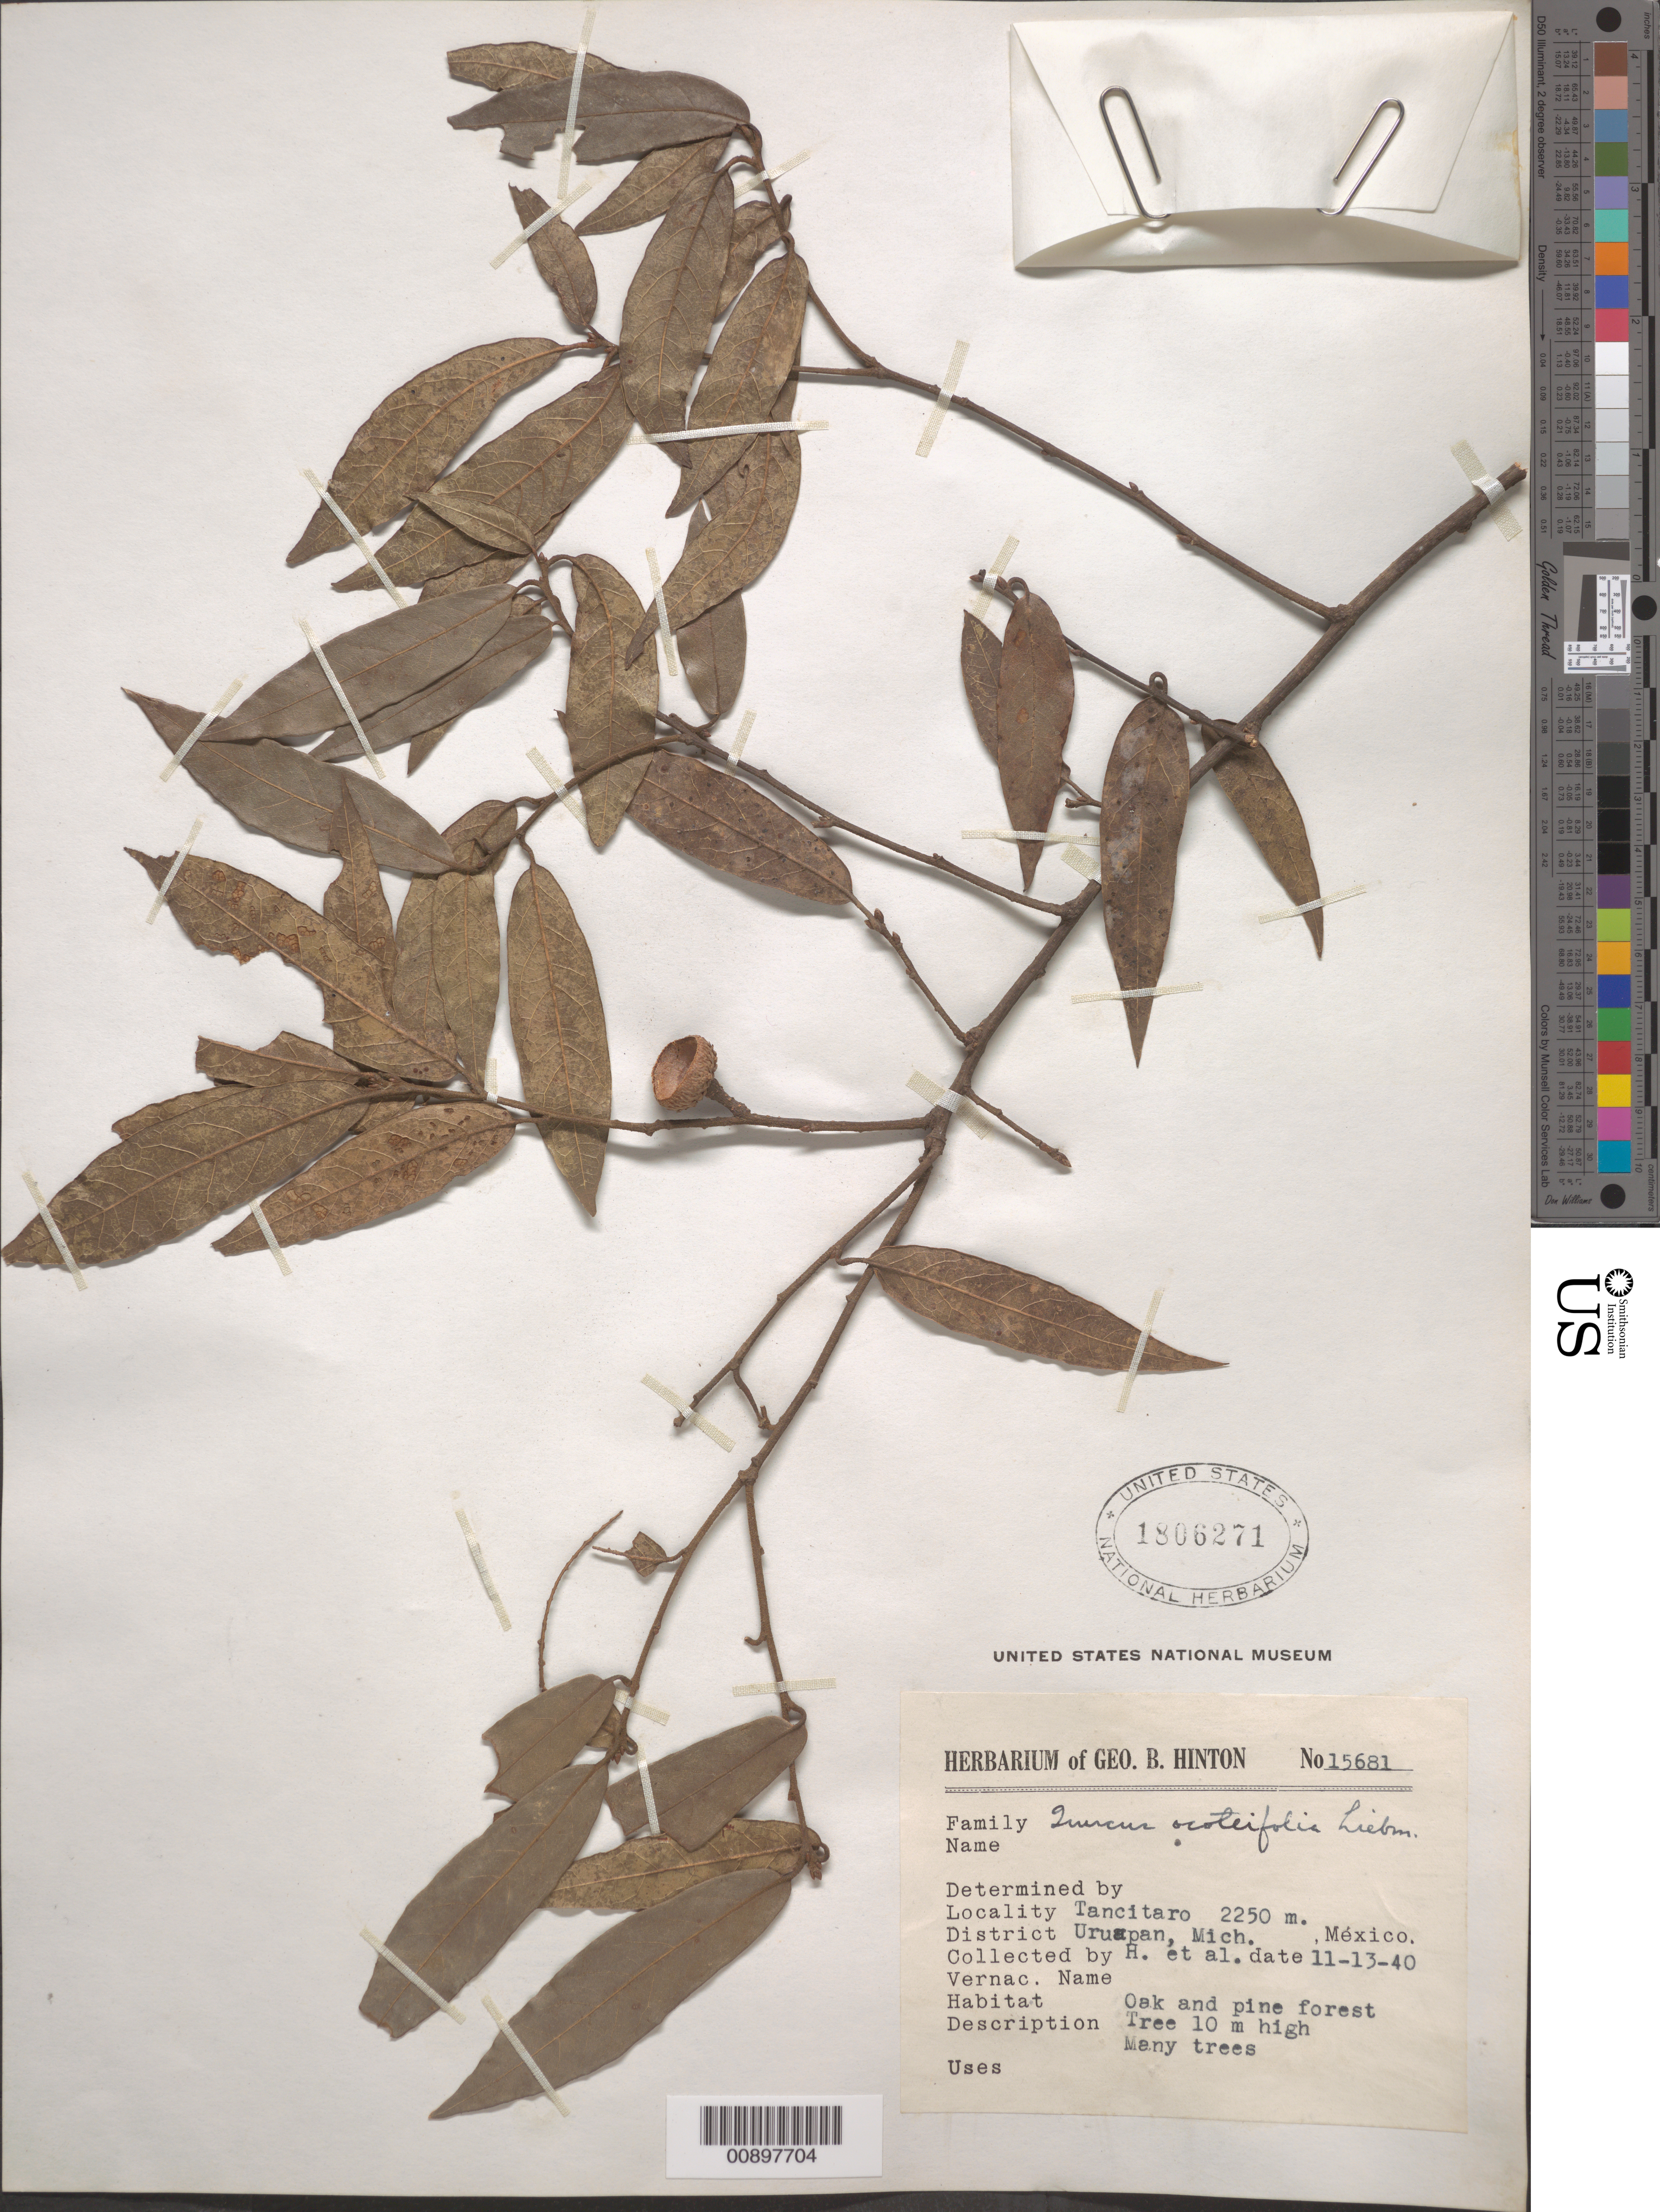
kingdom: Plantae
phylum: Tracheophyta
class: Magnoliopsida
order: Fagales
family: Fagaceae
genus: Quercus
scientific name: Quercus ocoteifolia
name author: Liebm.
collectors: G. B. Hinton & et al.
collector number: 15681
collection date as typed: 13 Nov 1940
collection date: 1940-11-13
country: Mexico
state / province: Michoacán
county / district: Uruapan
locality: Tancitaro, District Uruapan, Michoacán.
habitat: Oak and pine forest.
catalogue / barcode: US 1806271